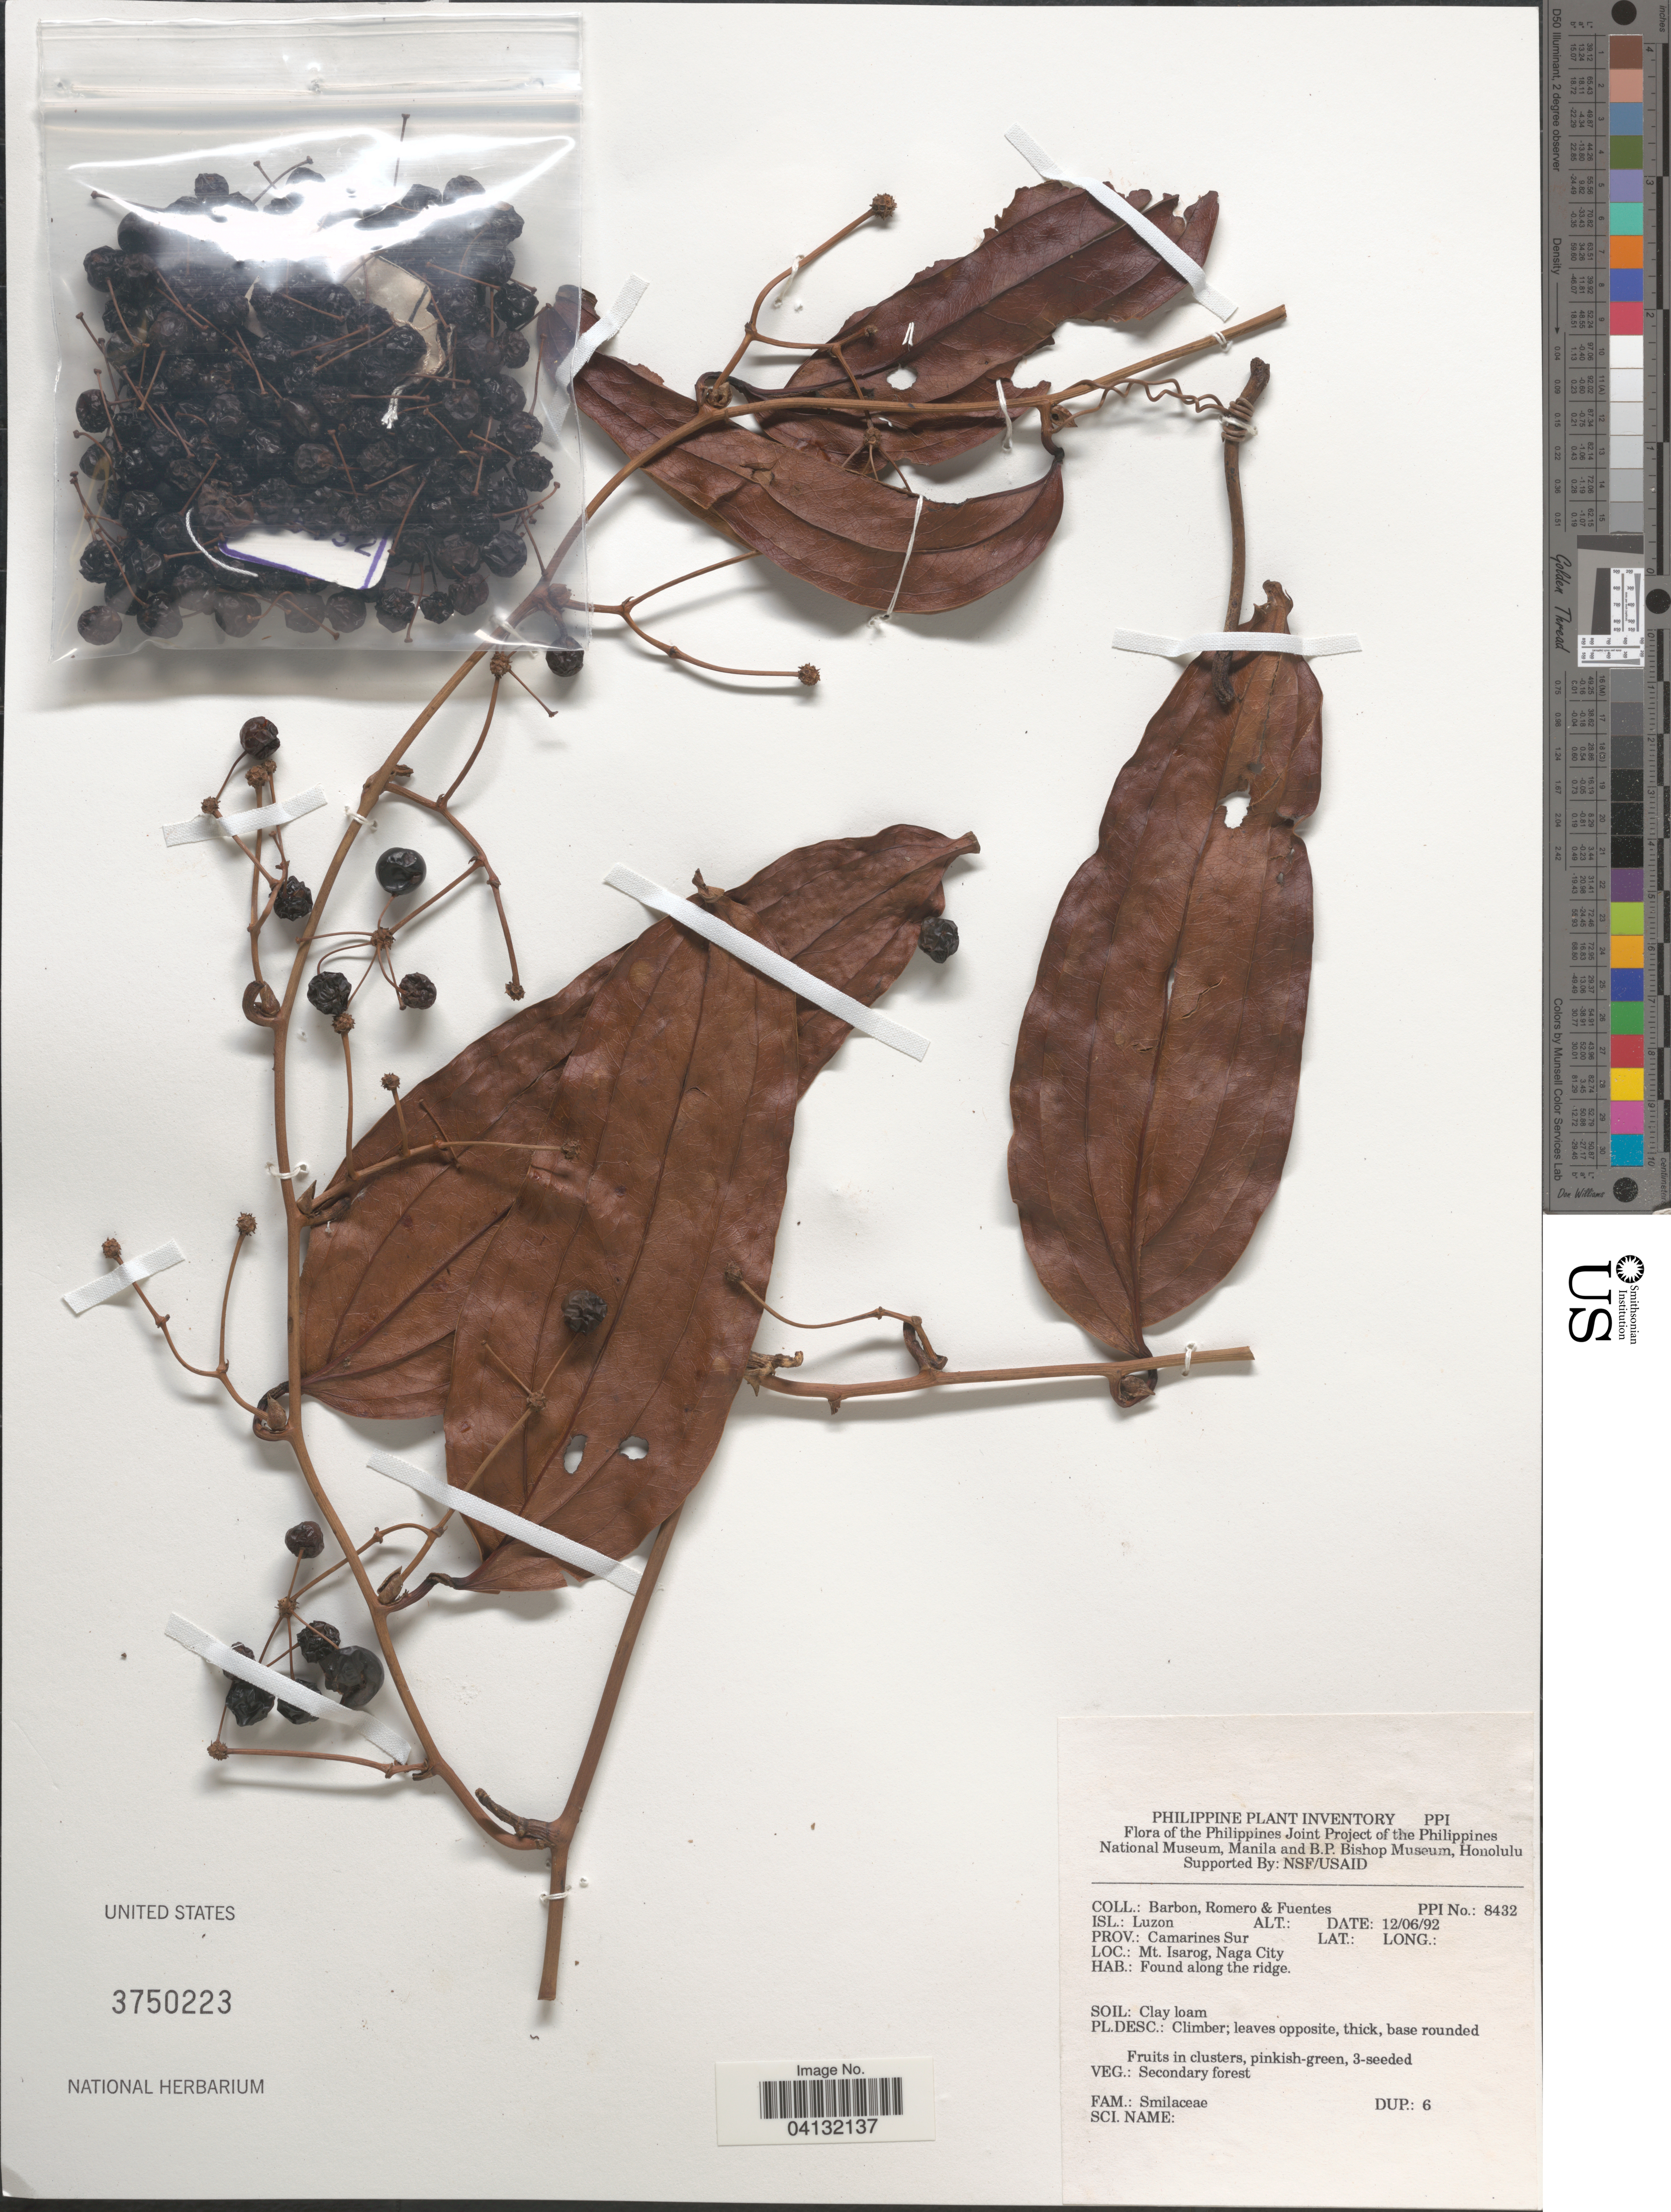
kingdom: Plantae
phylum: Tracheophyta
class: Liliopsida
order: Liliales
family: Smilacaceae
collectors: Barbon, -. Romero & -. Fuentes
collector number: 8432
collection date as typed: Transcribed d/m/y: 12/6/92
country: Philippines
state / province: Bicol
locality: Isl.: Luzon. Prov.: Camarines Sur. Mt. Isarog, Naga City.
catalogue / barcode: US 3750223